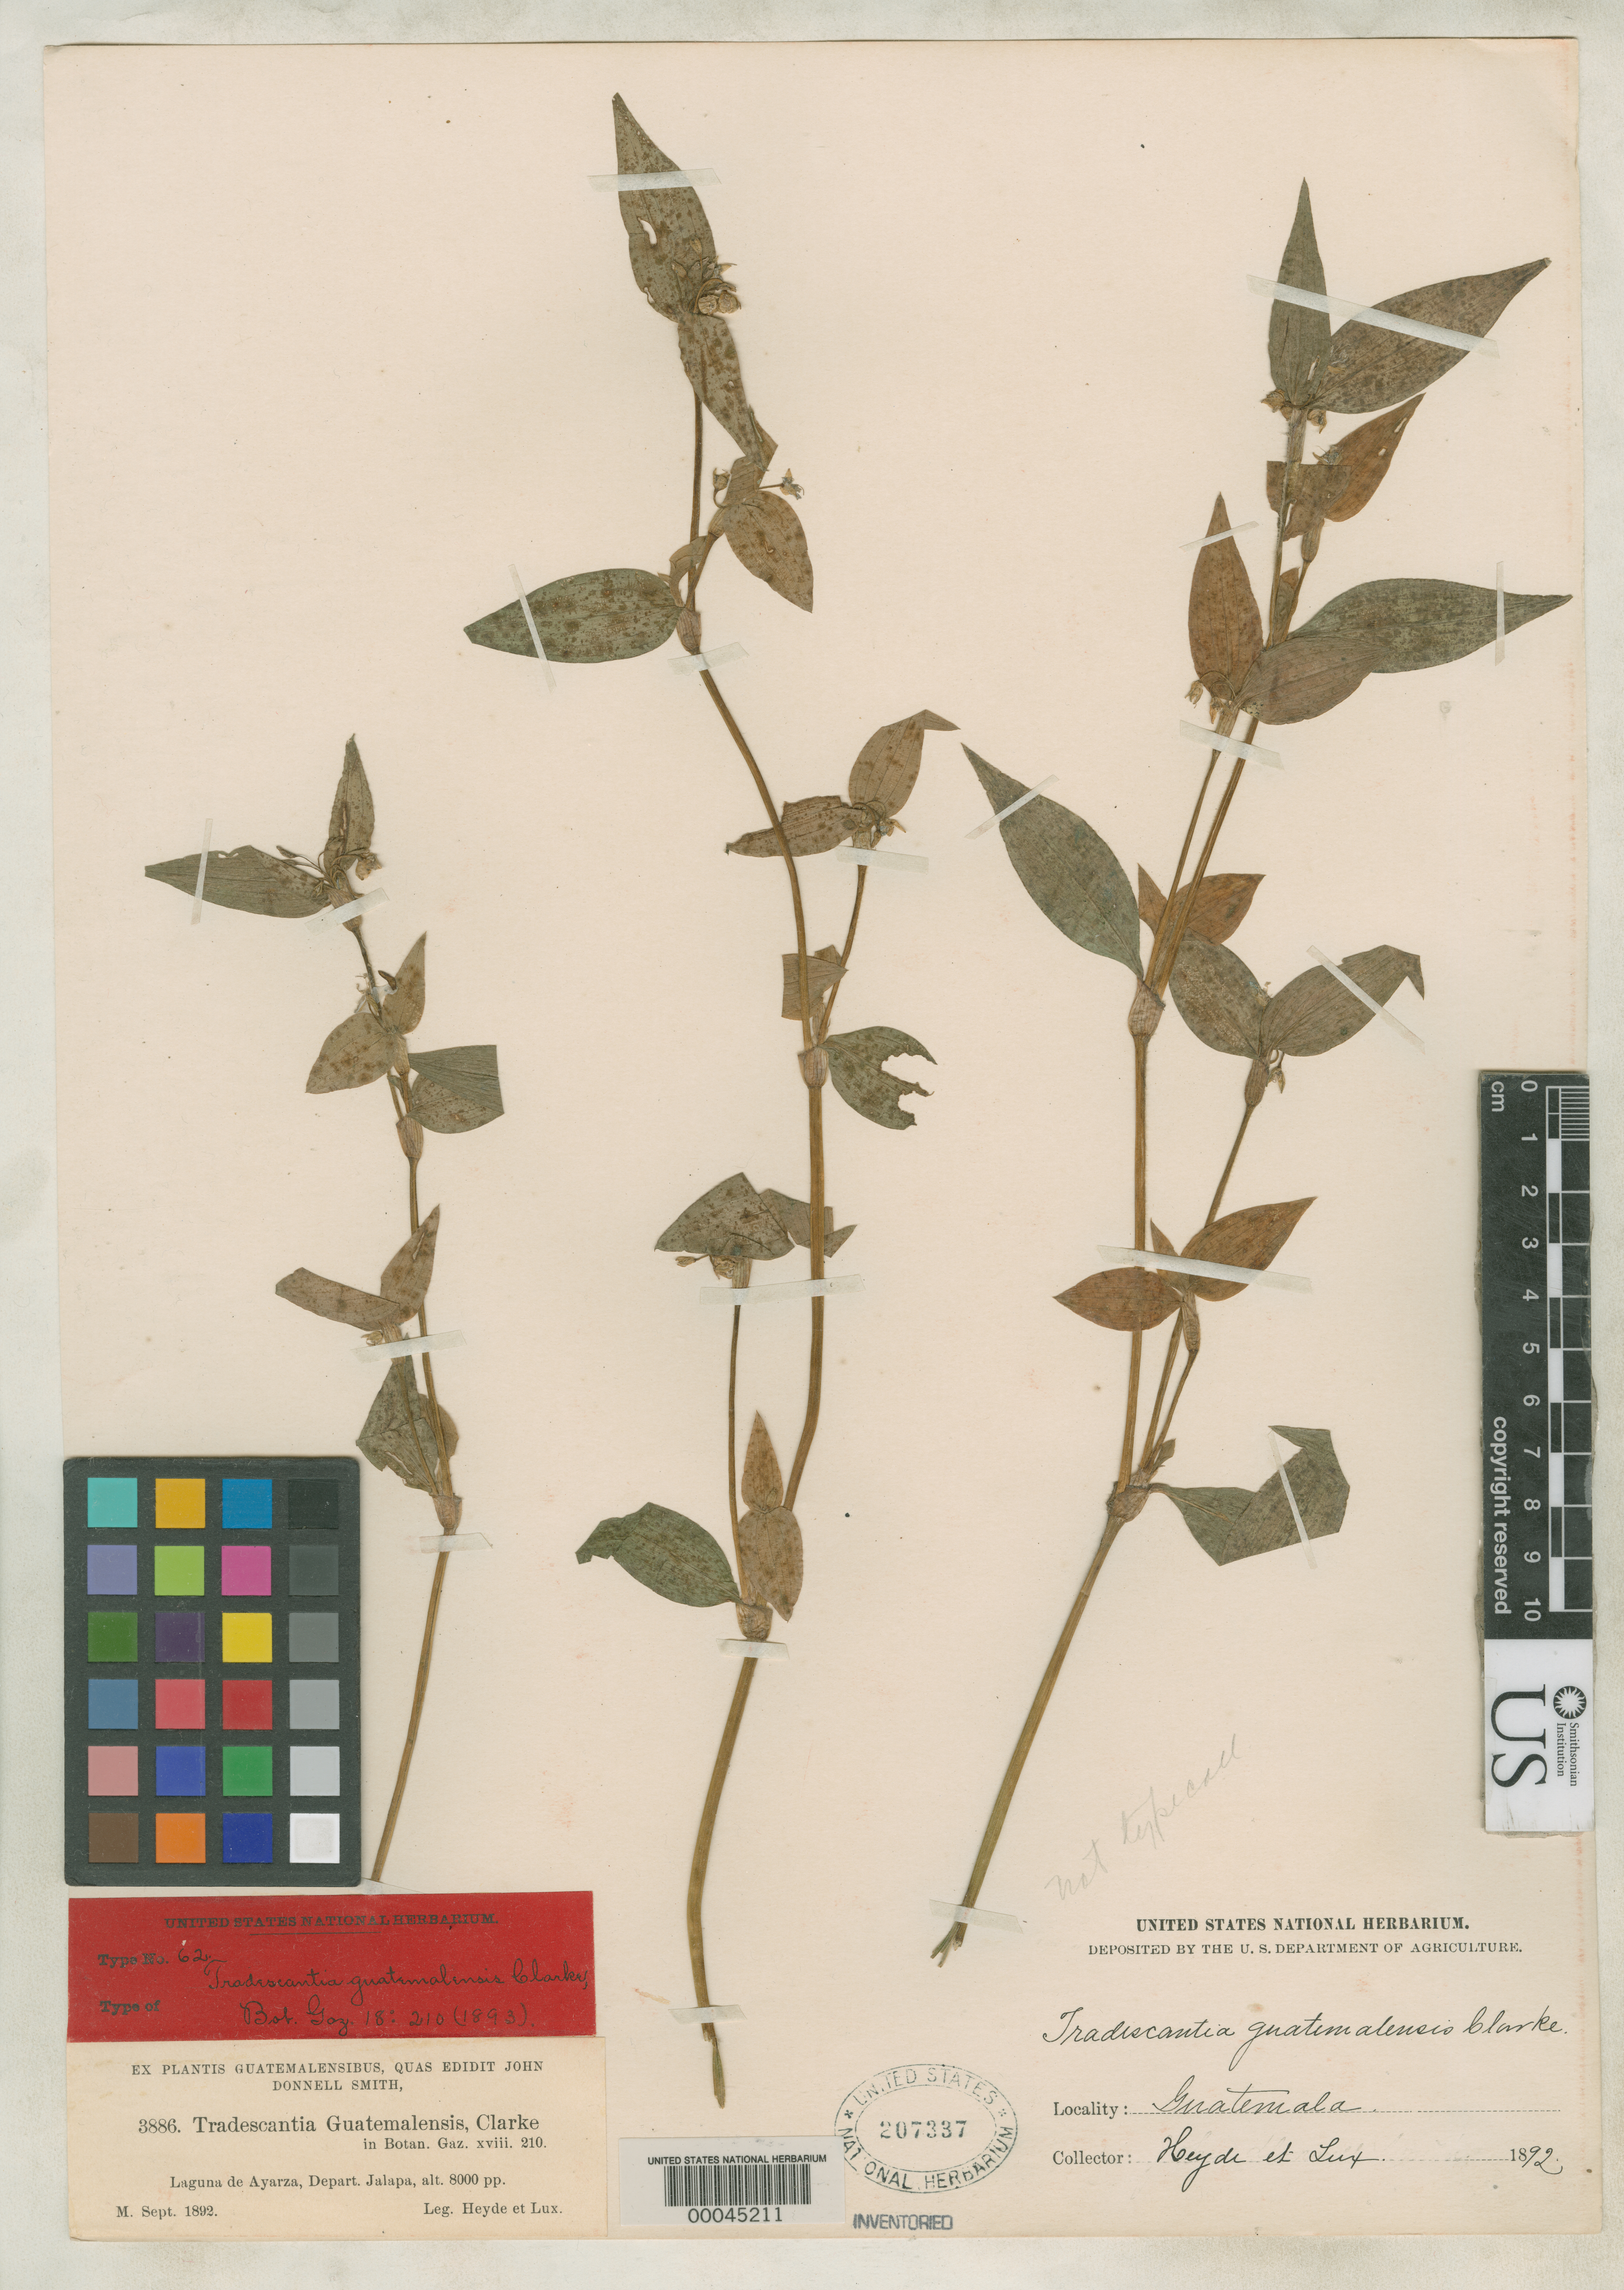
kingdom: Plantae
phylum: Tracheophyta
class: Liliopsida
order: Commelinales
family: Commelinaceae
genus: Tradescantia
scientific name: Tradescantia guatemalensis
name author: C.B. Clarke ex Donn. Sm.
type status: Syntype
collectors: E. T. Heyde & E. Lux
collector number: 3886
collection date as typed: Sep 1892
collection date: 1892-09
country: Guatemala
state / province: Jalapa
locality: Laguna de Ayarza.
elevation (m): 2438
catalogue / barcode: US 207337